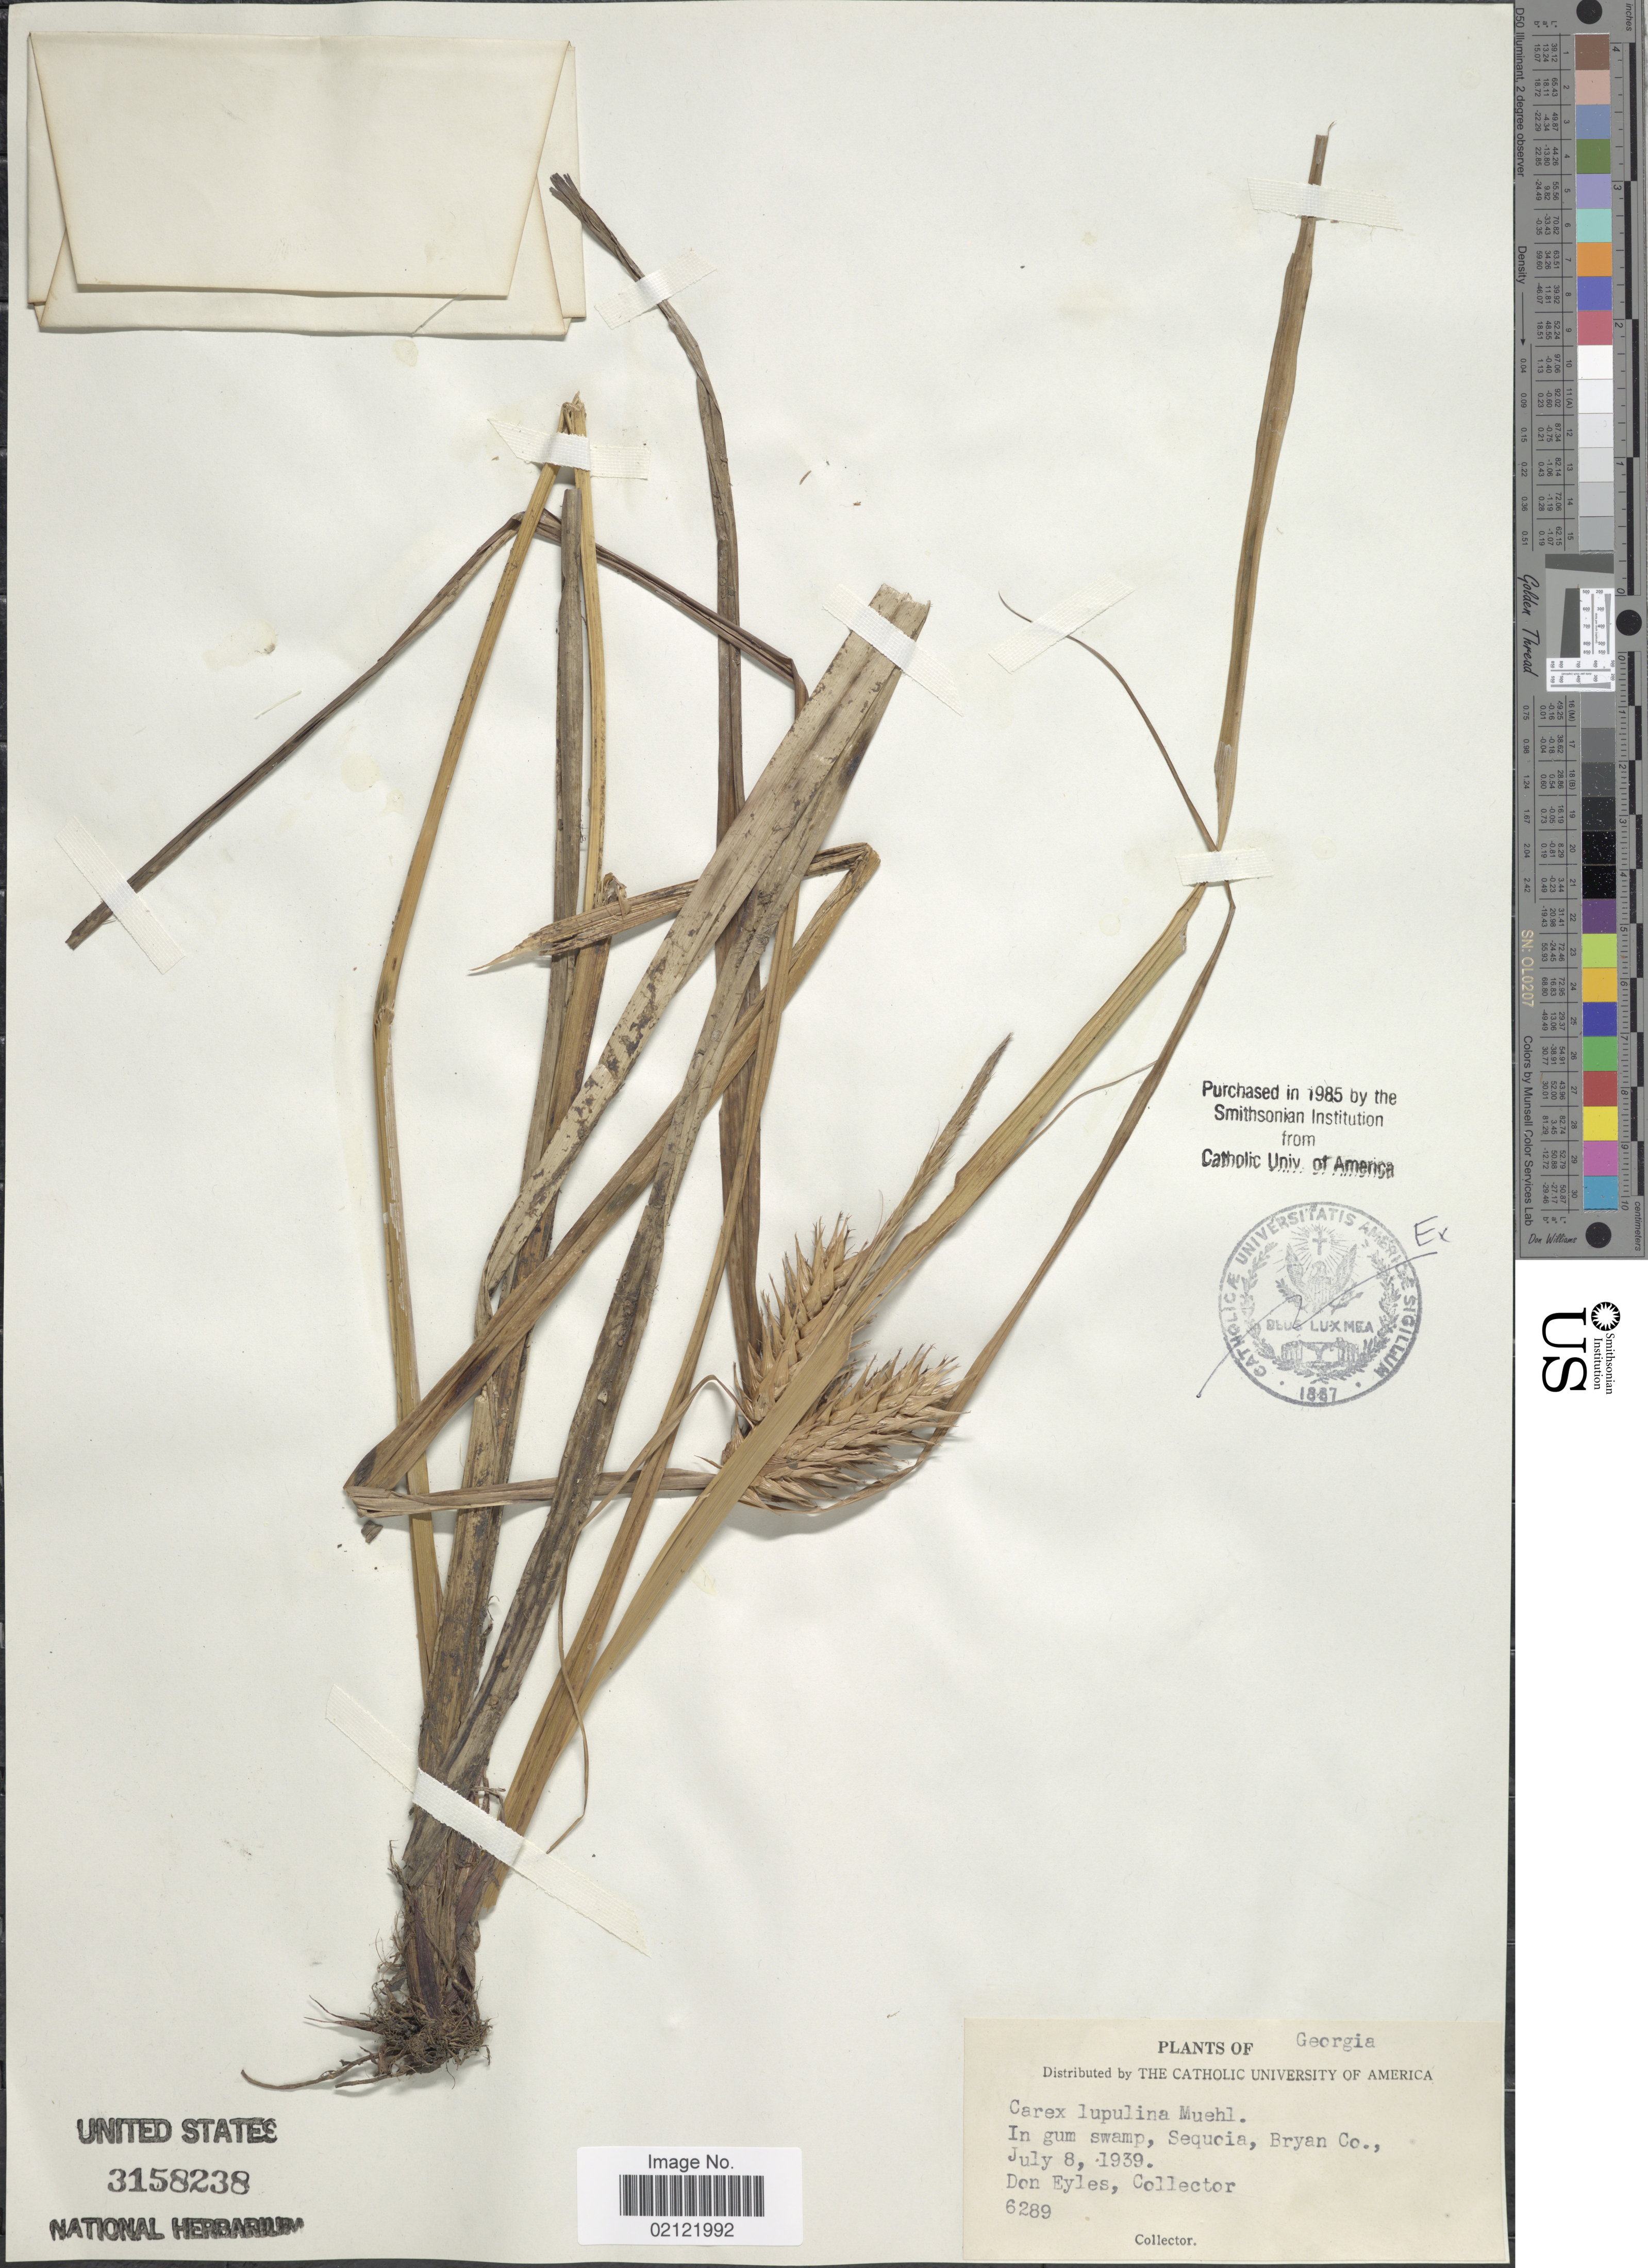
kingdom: Plantae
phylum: Tracheophyta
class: Liliopsida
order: Poales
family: Cyperaceae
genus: Carex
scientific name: Carex lupulina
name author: Muhl. ex Willd.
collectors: D. Eyles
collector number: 6289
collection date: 1939-07-08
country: United States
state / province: Georgia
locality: In gum swamp, Sequcia, Bryan Co.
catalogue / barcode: US 3158238